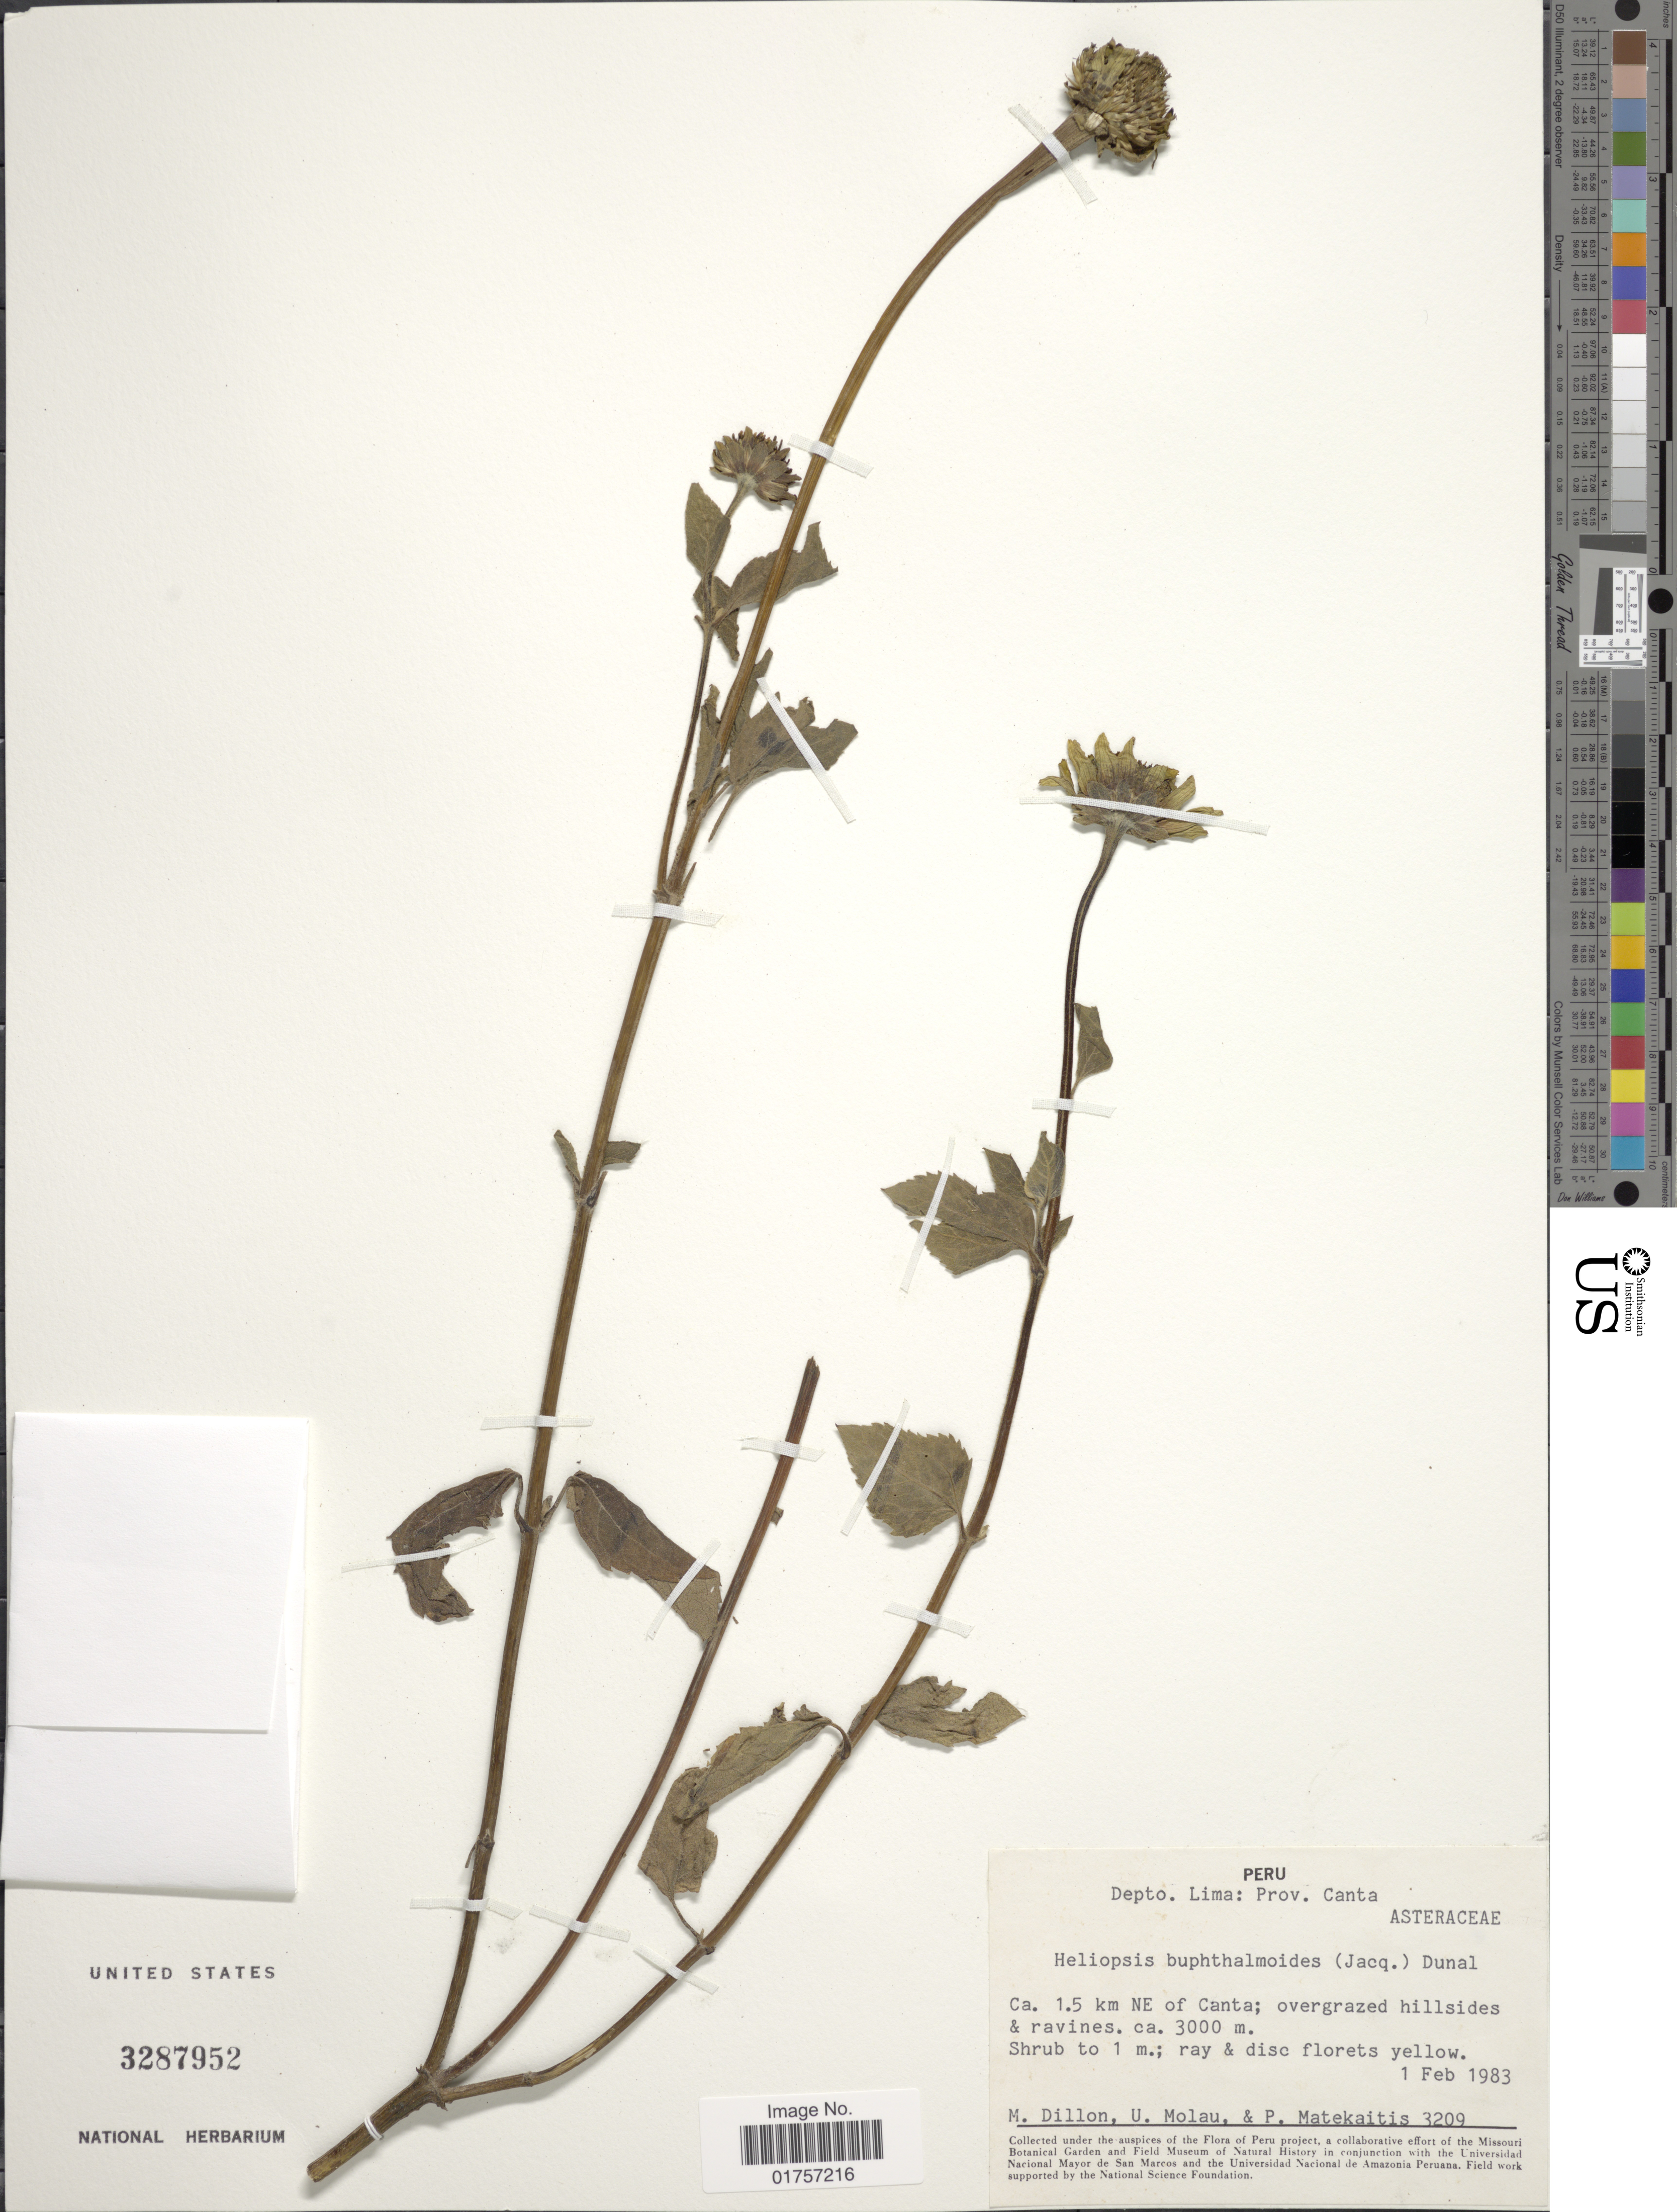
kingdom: Plantae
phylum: Tracheophyta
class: Magnoliopsida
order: Asterales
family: Asteraceae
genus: Heliopsis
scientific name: Heliopsis buphthalmoides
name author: (Jacq.) Dunal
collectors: M. O. Dillon, U. Molau & P. Matekaitis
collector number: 3209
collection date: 1983-02-01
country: Peru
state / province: Lima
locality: Prov. Canta. Ca. 1.5 km NE of Canta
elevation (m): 3000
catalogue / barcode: US 3287952